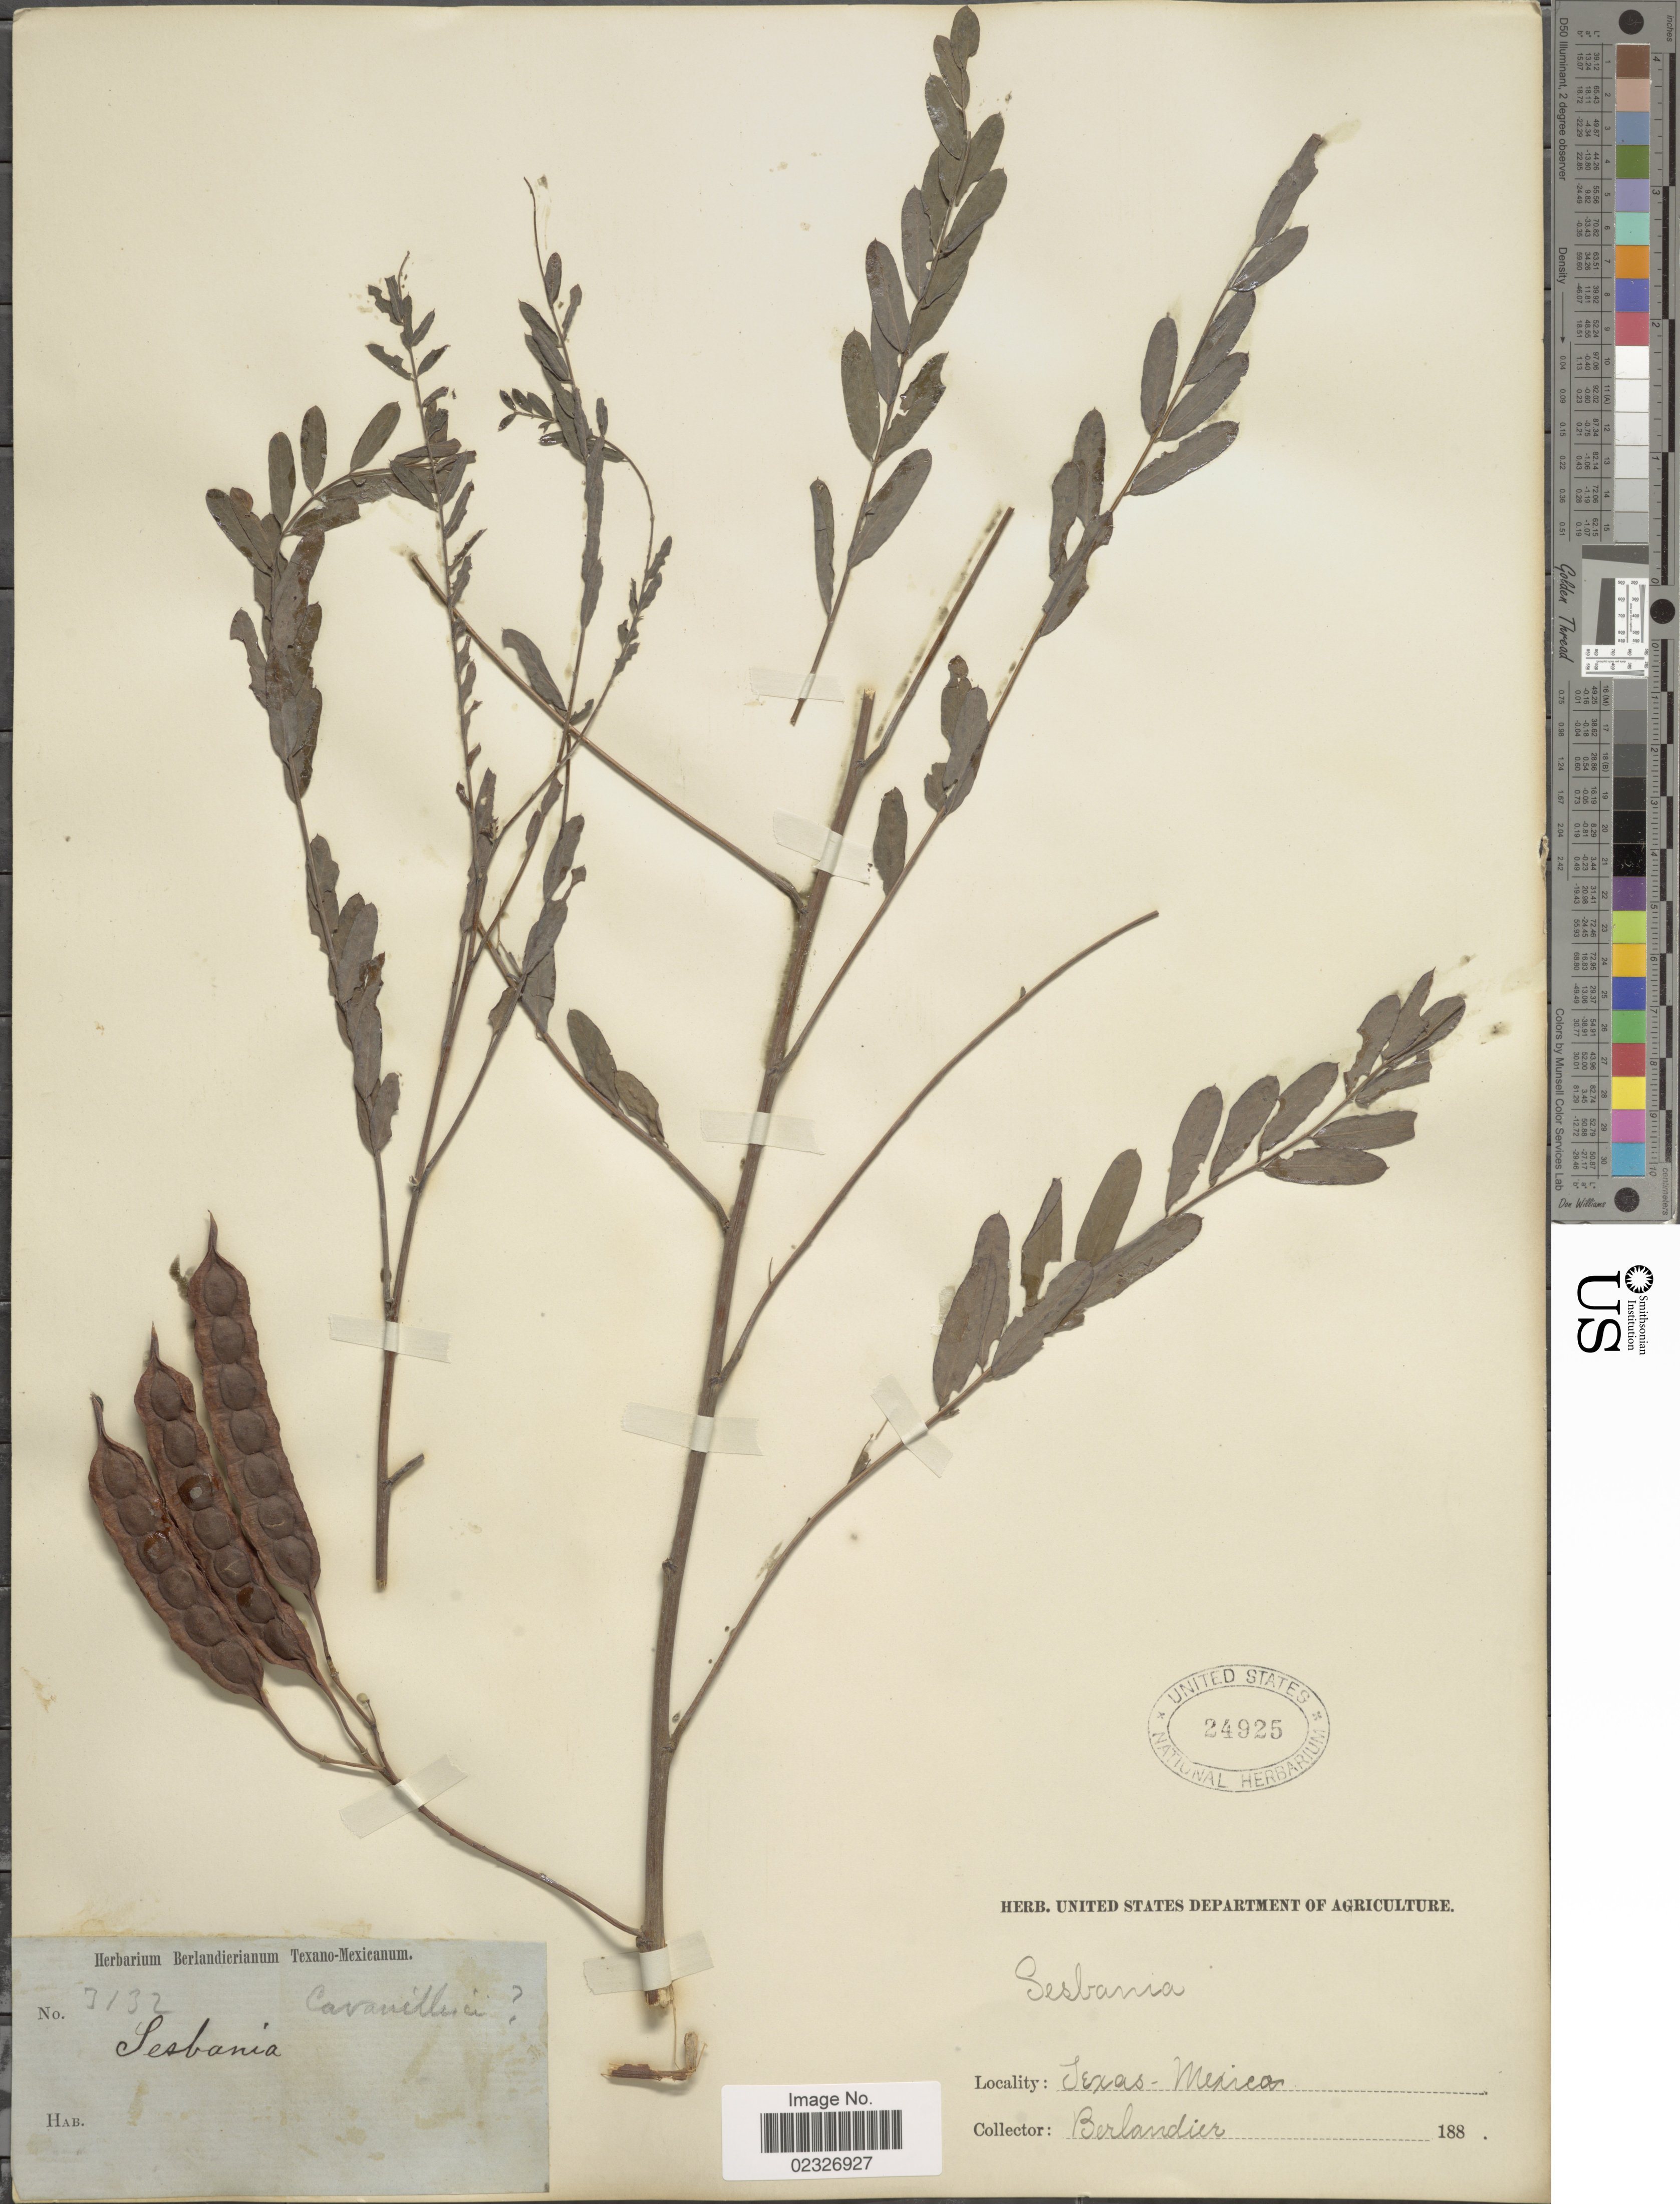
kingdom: Plantae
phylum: Tracheophyta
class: Magnoliopsida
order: Fabales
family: Fabaceae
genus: Sesbania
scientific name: Sesbania drummondii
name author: (Rydb.) Cory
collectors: J. L. Berlandier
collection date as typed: s.d.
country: United States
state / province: Texas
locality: Texas-Mexico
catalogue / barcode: US 24925